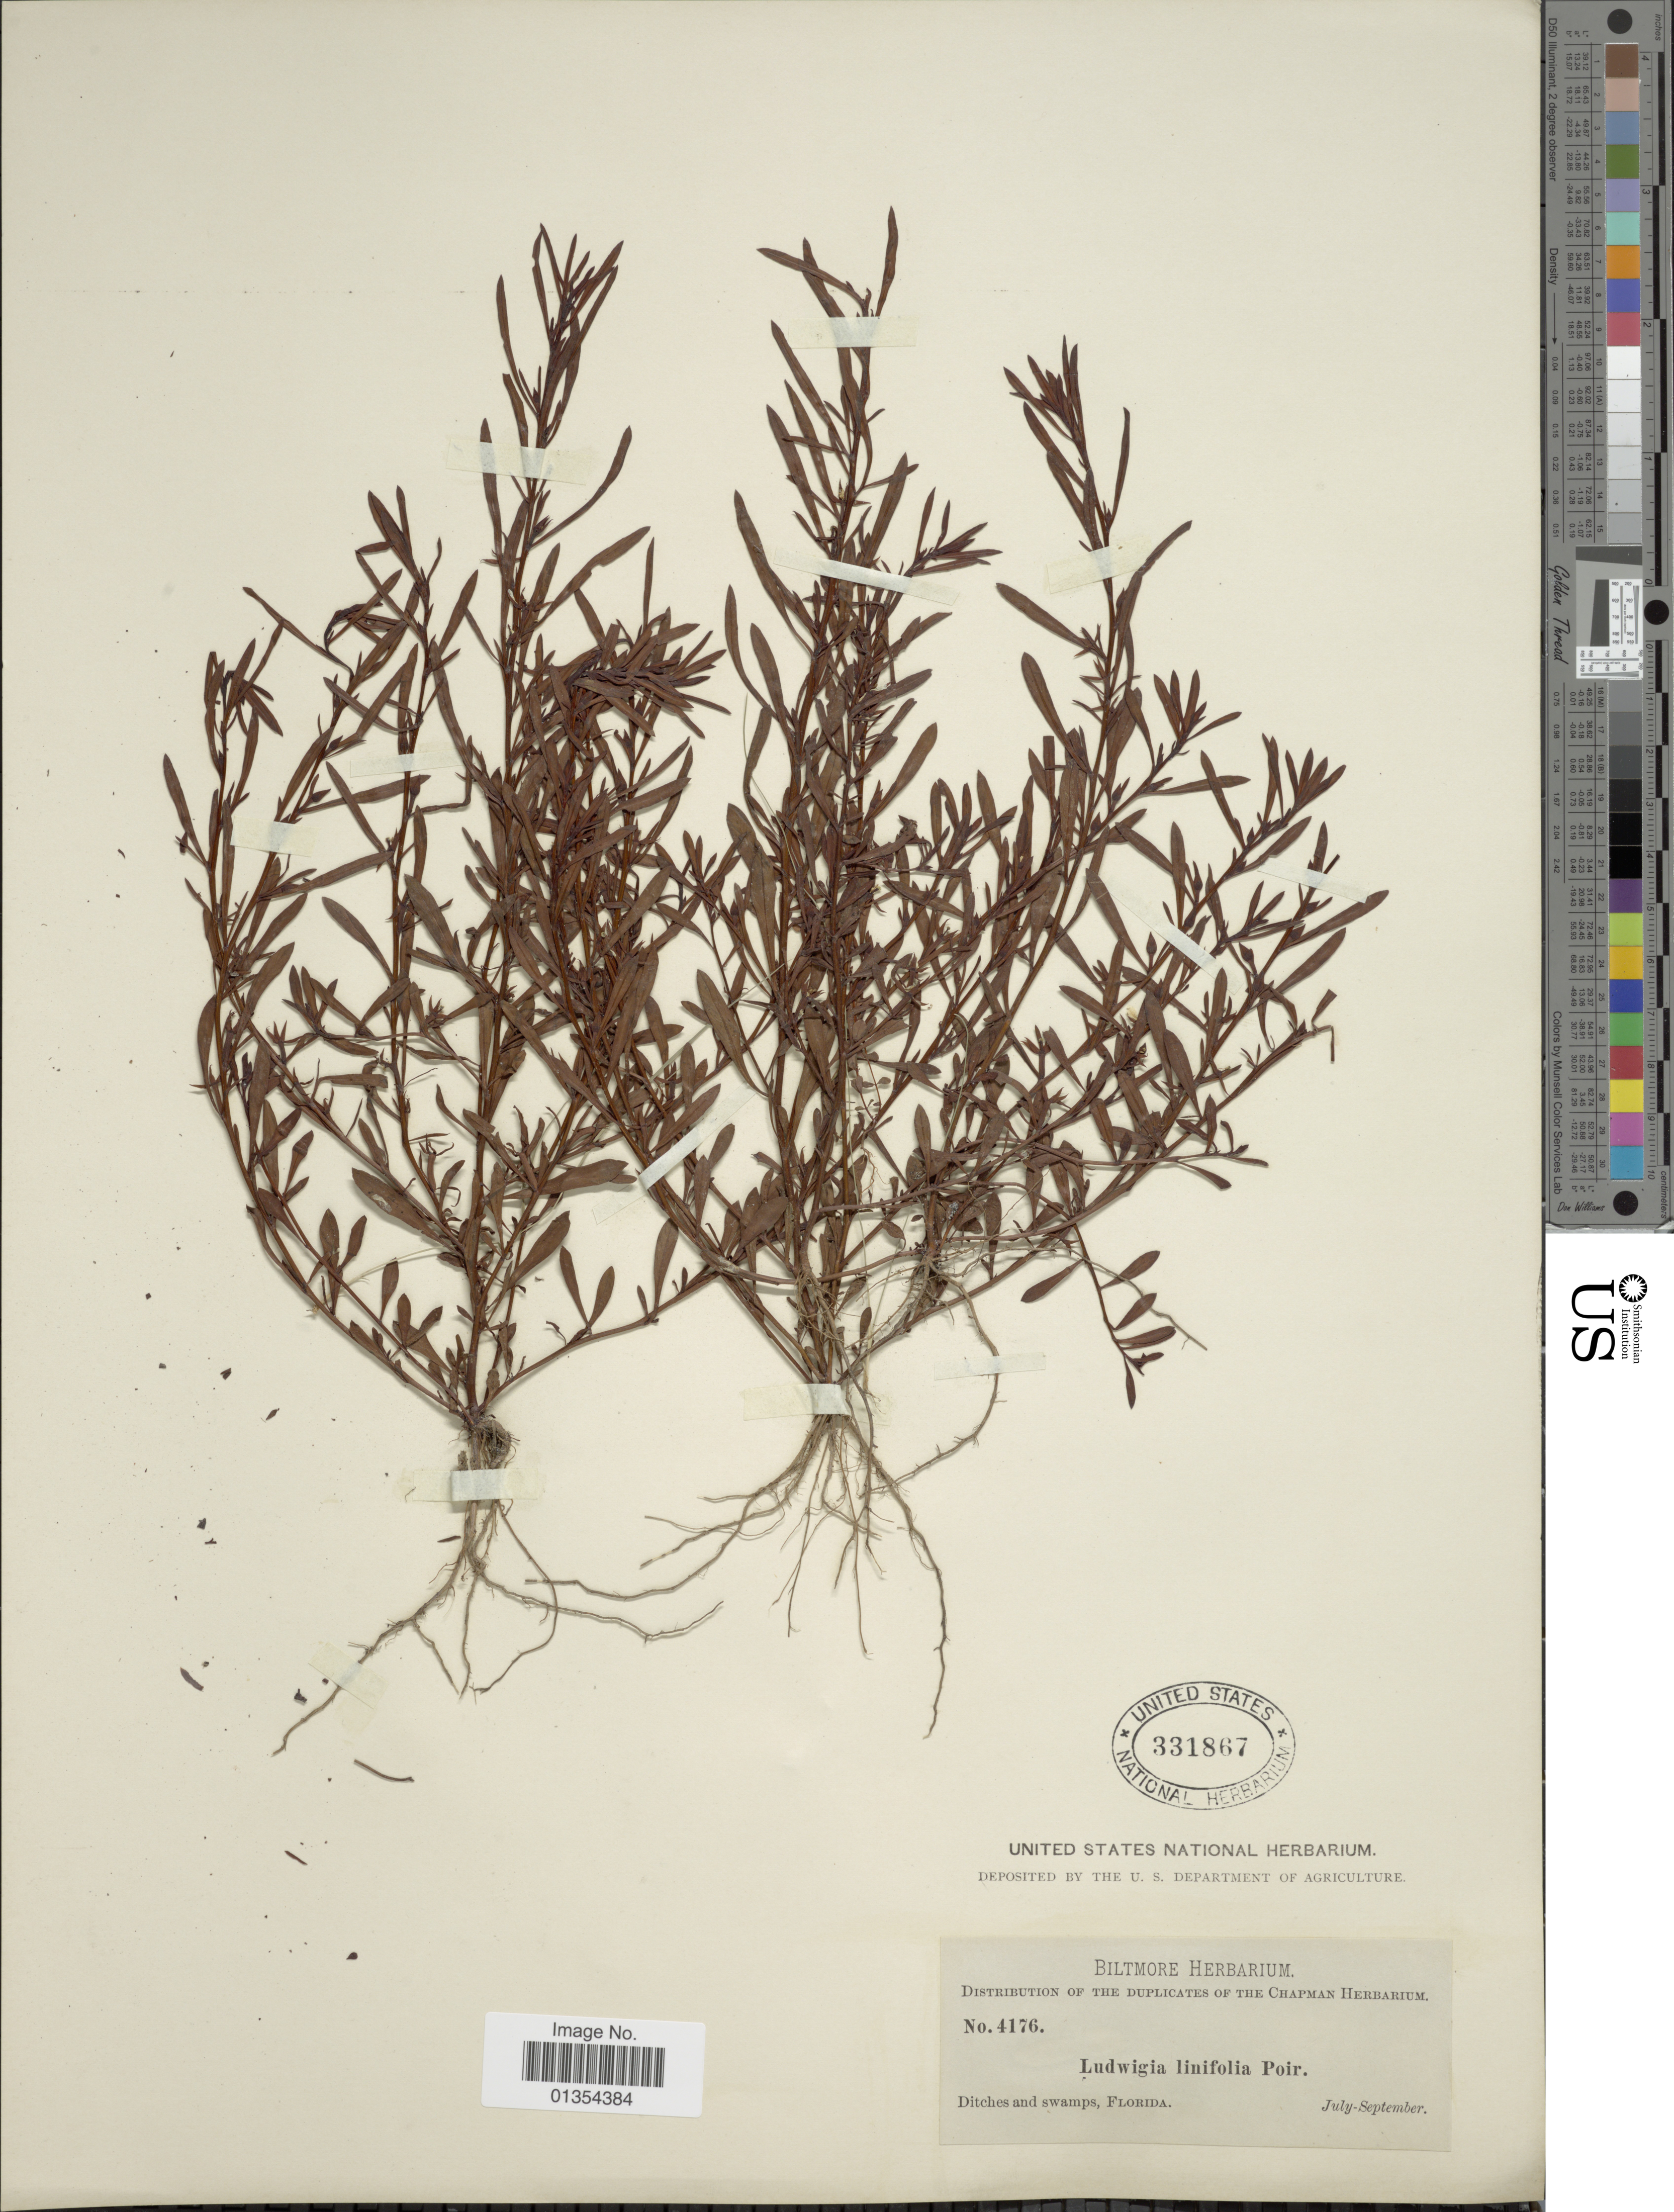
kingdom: Plantae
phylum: Tracheophyta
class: Magnoliopsida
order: Myrtales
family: Onagraceae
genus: Ludwigia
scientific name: Ludwigia linifolia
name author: Poir.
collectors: ex herb. Biltmore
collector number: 4176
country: United States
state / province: Florida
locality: Ditches and swamps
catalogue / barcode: US 331867